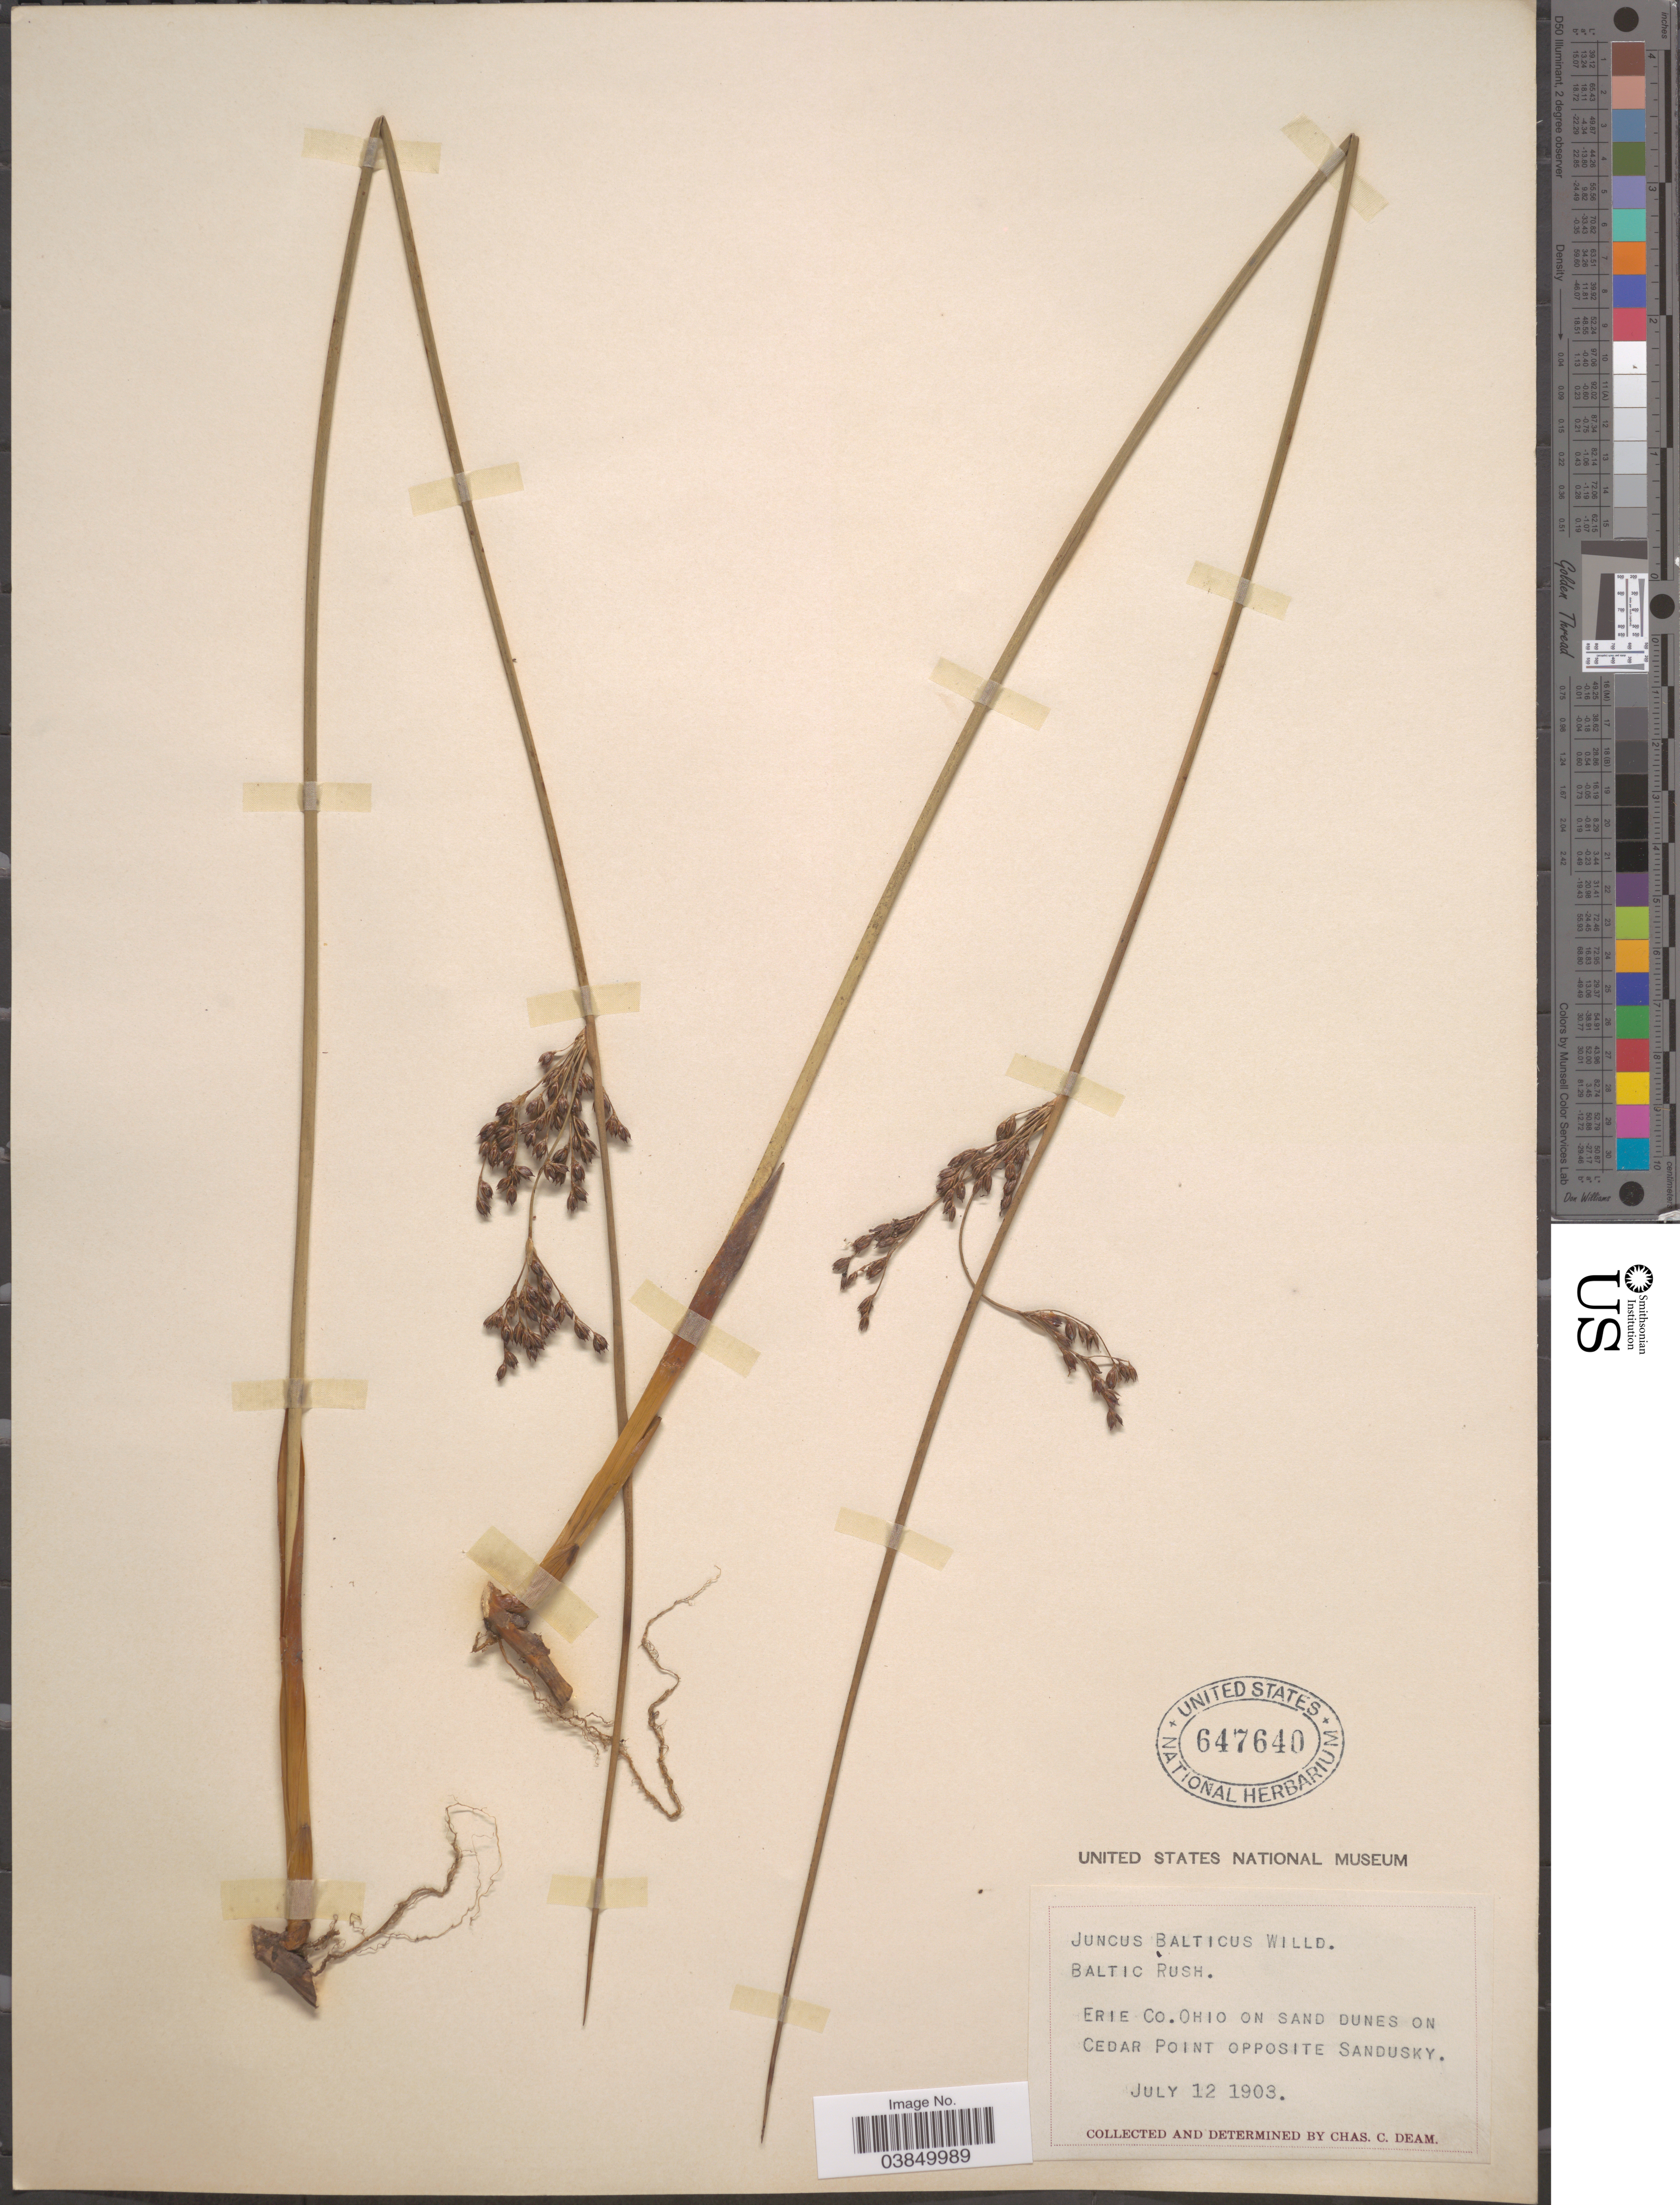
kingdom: Plantae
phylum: Tracheophyta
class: Liliopsida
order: Poales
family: Juncaceae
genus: Juncus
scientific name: Juncus balticus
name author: Willd.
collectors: C. C. Deam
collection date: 1903-07-12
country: United States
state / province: Ohio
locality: Erie Co. On sand dunes on Cedar Point opposite Sandusky.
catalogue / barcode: US 647640